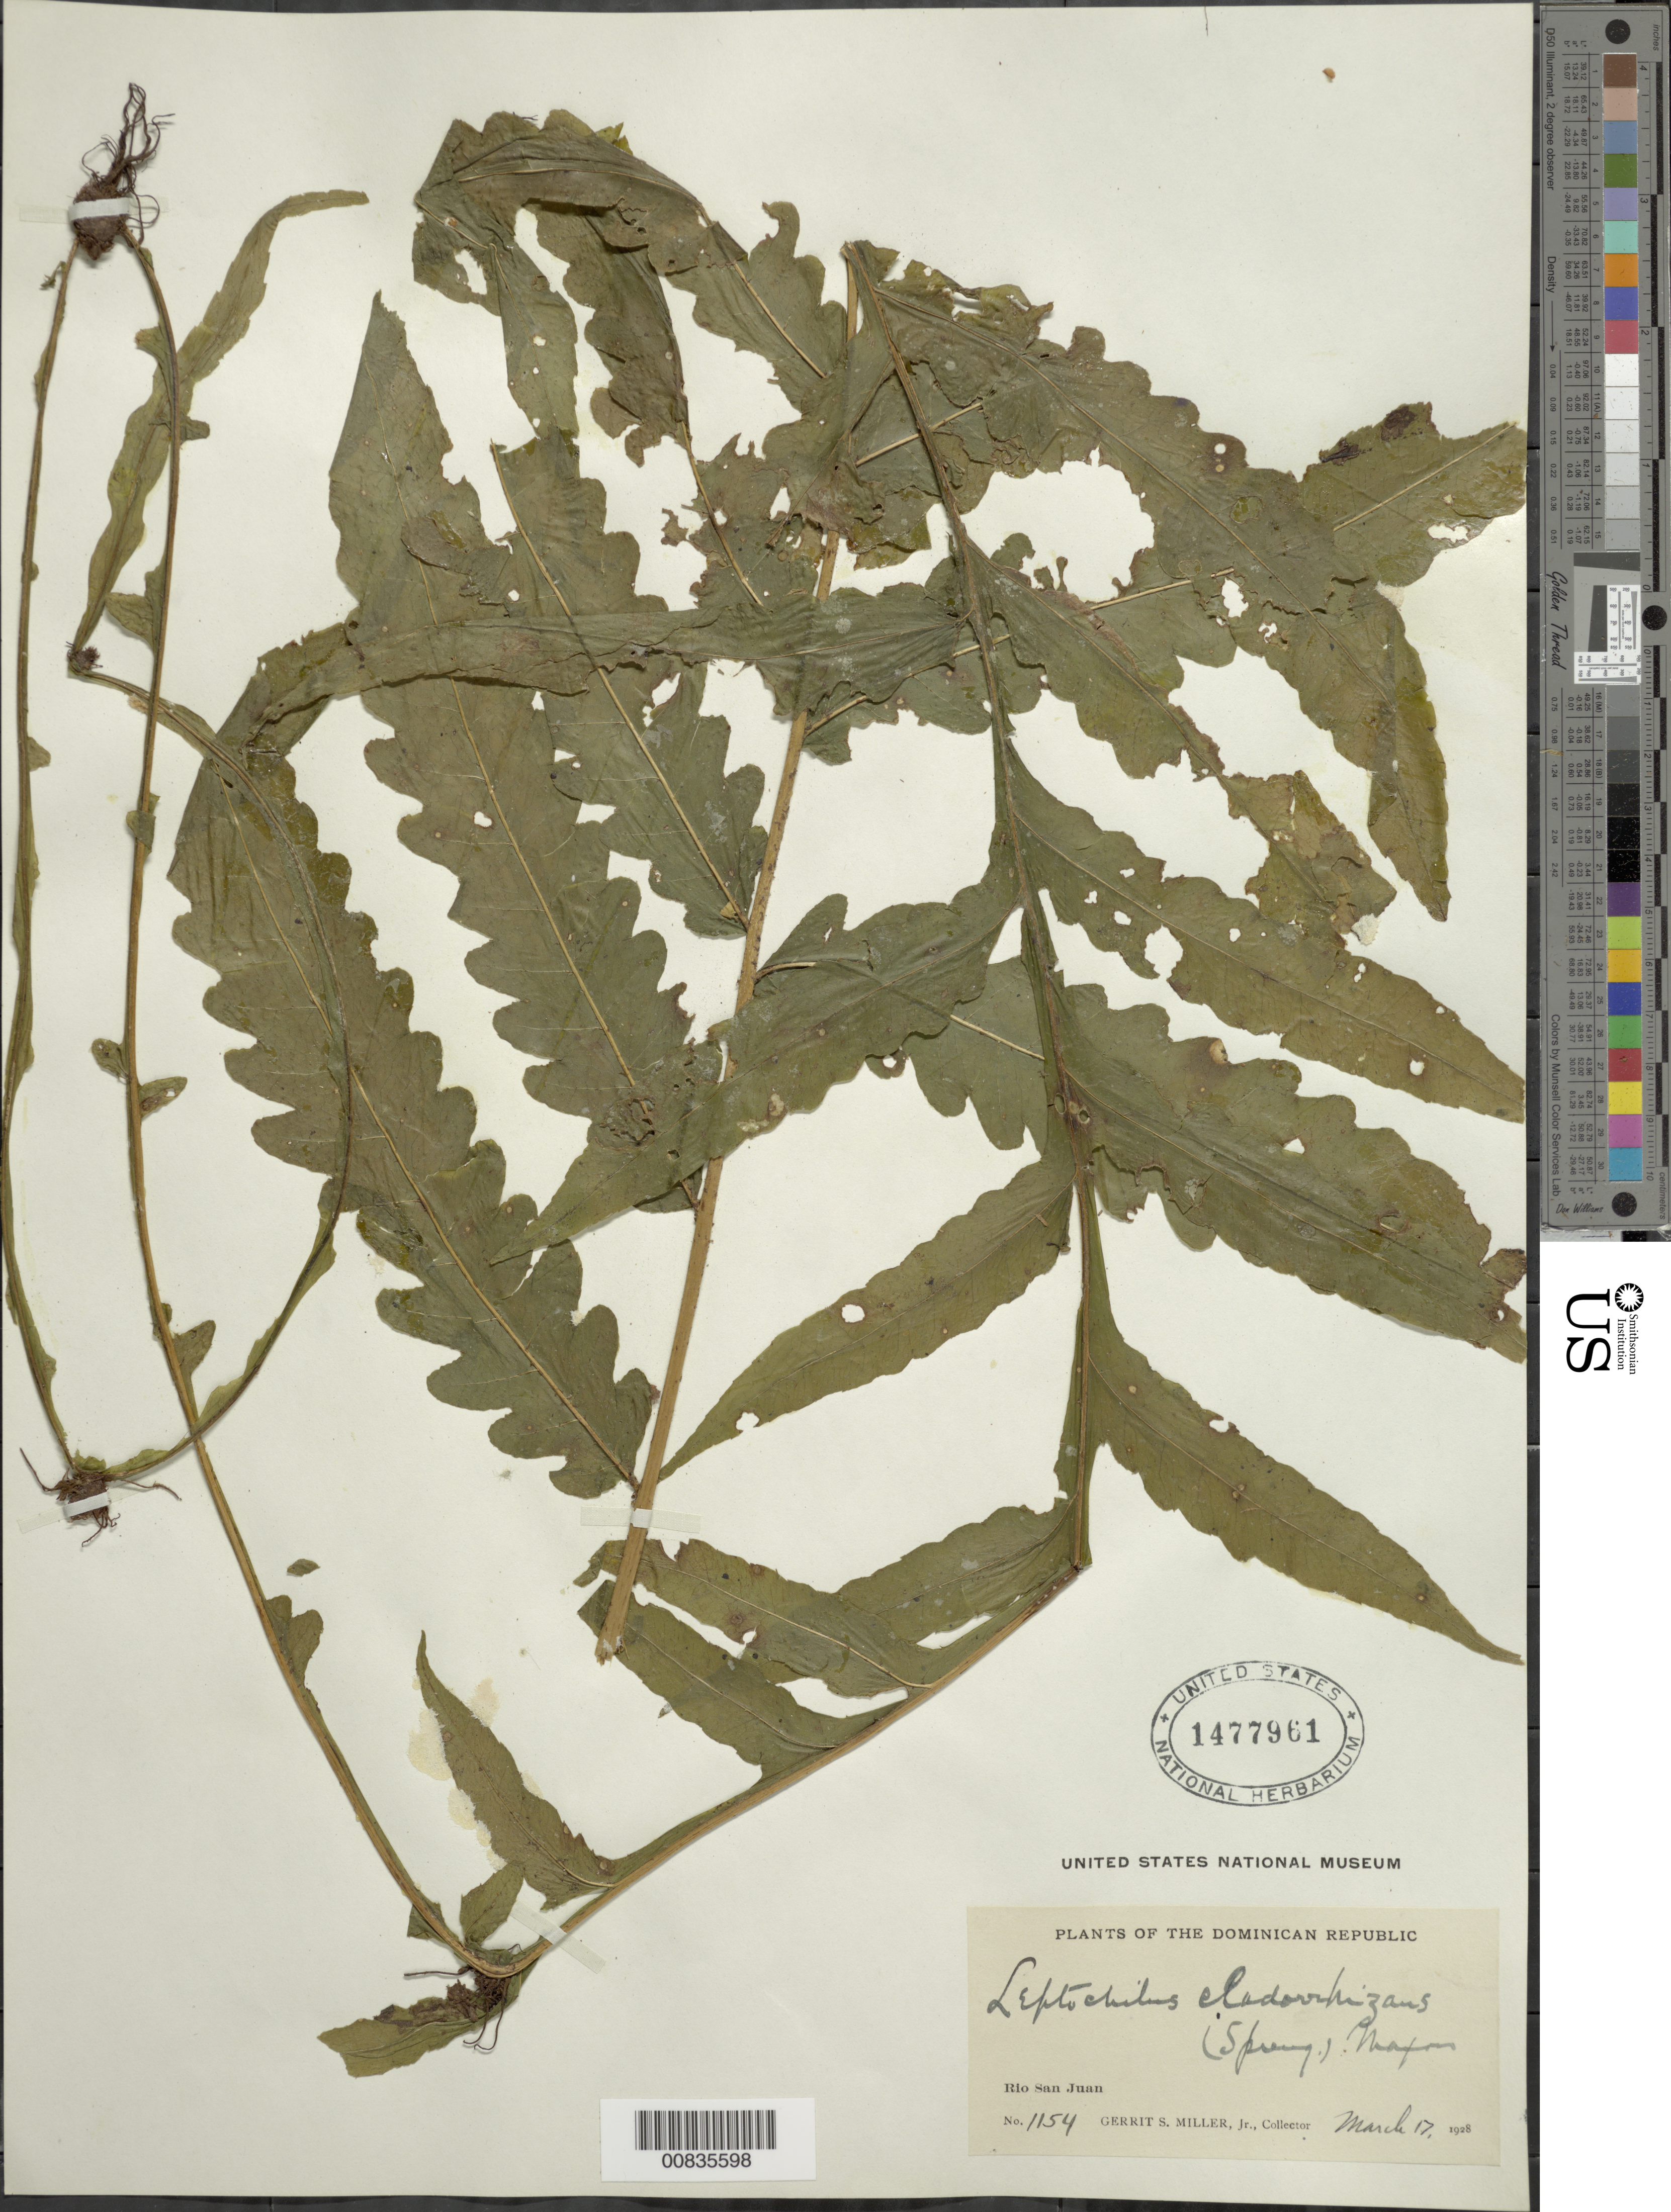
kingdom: Plantae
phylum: Tracheophyta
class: Polypodiopsida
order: Polypodiales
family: Dryopteridaceae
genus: Bolbitis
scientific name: Bolbitis portoricensis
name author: (Spreng.) Hennipman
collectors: G. S. Miller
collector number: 1154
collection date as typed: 17 Mar 1928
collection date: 1928-03-17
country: Dominican Republic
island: Hispaniola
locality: Río San Juan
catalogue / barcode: US 1477961